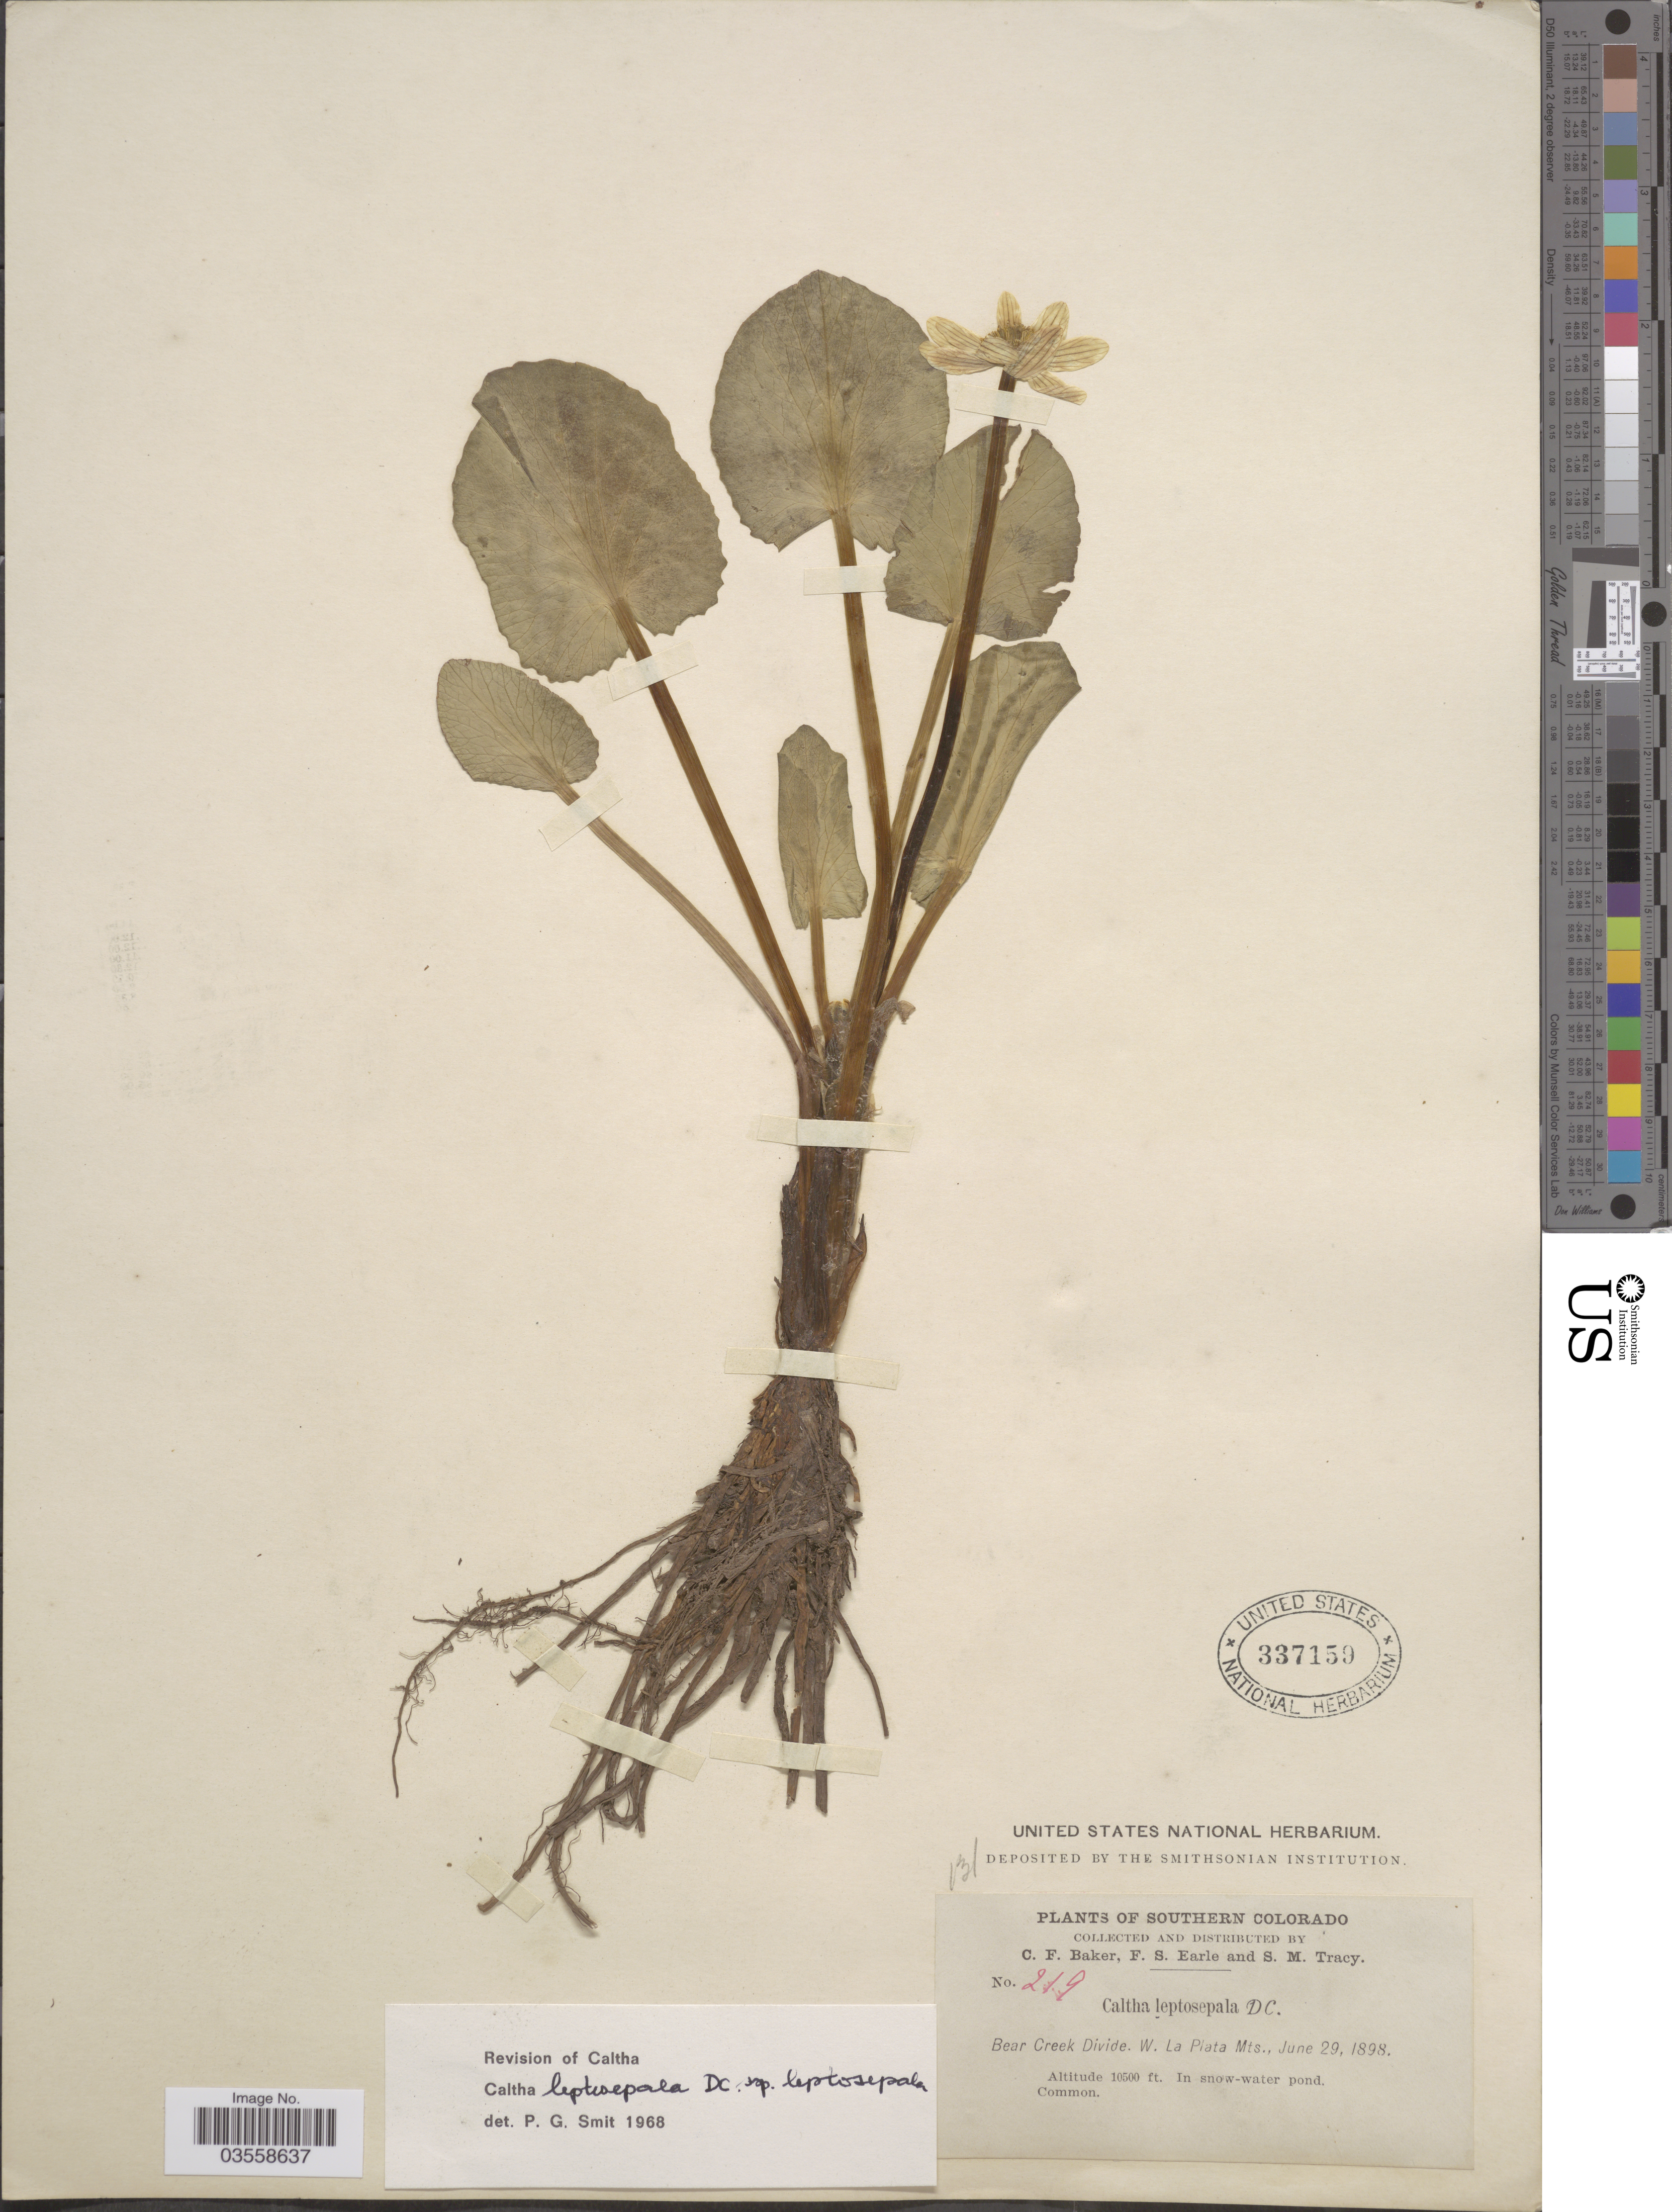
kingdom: Plantae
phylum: Tracheophyta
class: Magnoliopsida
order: Ranunculales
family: Ranunculaceae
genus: Caltha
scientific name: Caltha leptosepala subsp. leptosepala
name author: DC.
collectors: C. F. Baker, F. S. Earle & S. M. Tracy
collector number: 219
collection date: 1898-06-29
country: United States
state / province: Colorado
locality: Southern Colorado. Bear Creek Divide, W. La Plata Mts.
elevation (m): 3200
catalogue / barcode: US 337159